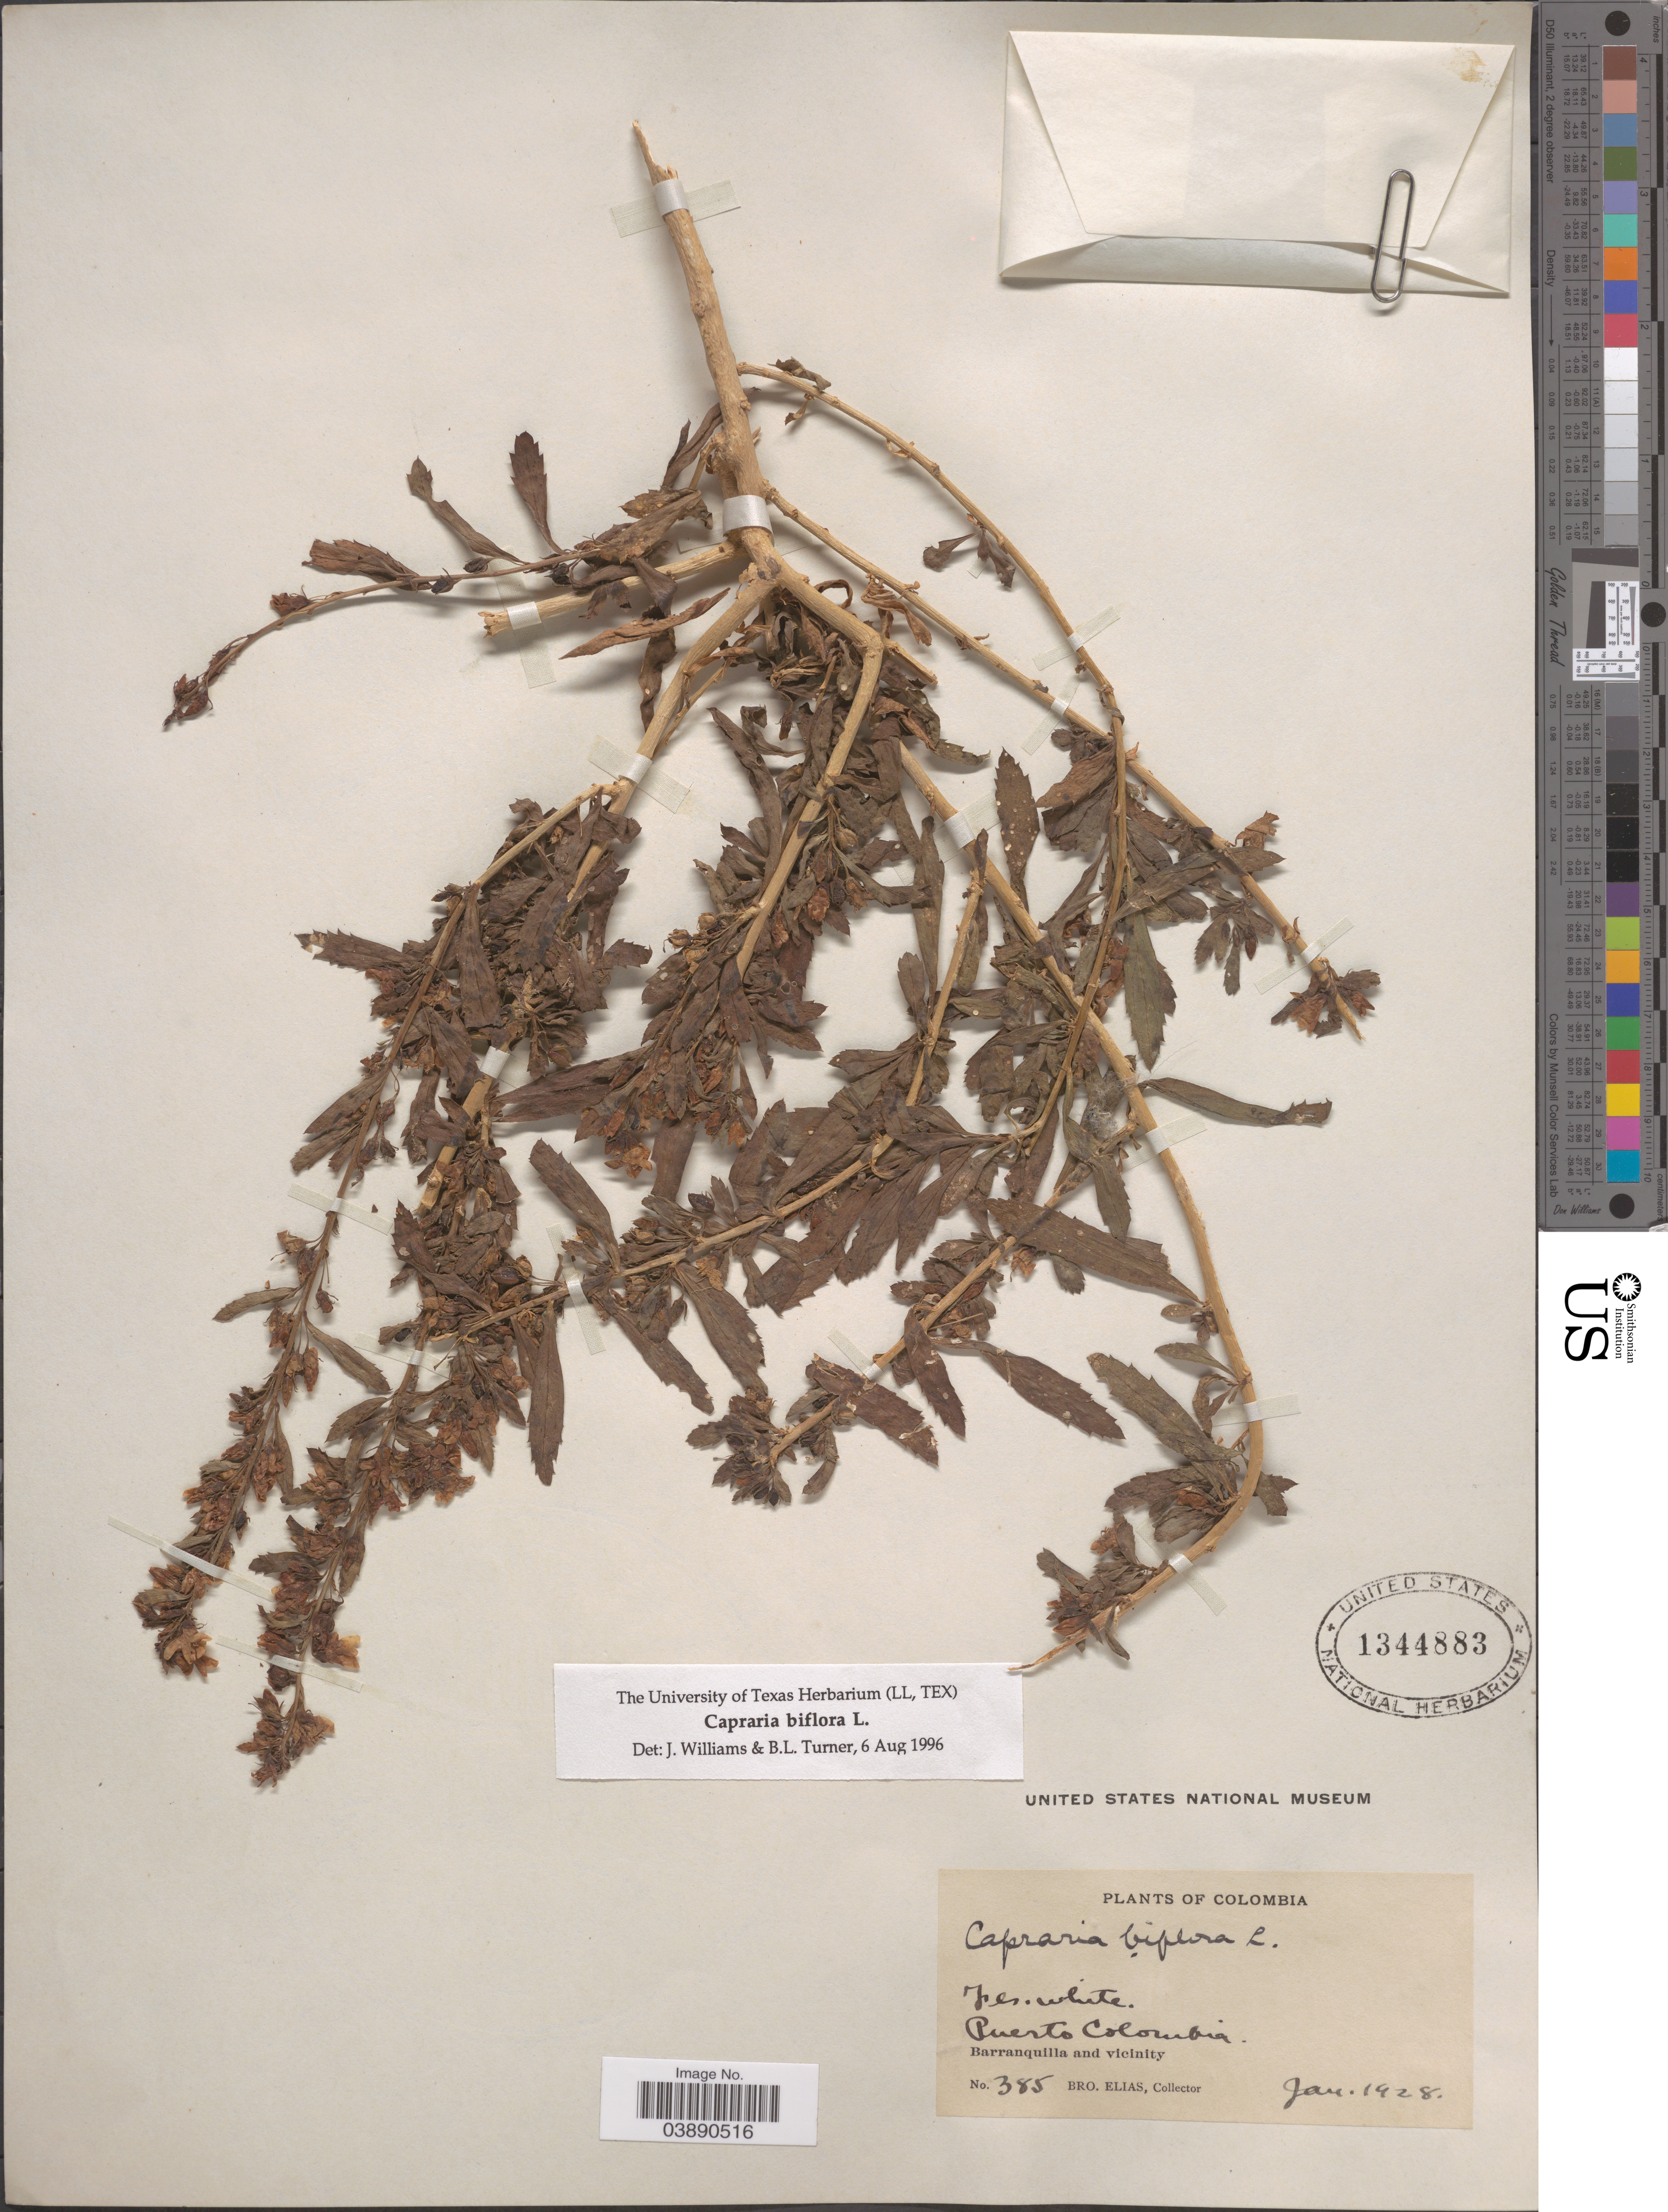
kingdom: Plantae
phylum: Tracheophyta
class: Magnoliopsida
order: Lamiales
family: Scrophulariaceae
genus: Capraria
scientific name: Capraria biflora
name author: L.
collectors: Bro. Elias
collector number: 385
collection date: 1928-01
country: Colombia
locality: Puerto Colombia. Barranquilla and vicinity.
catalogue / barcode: US 1344883